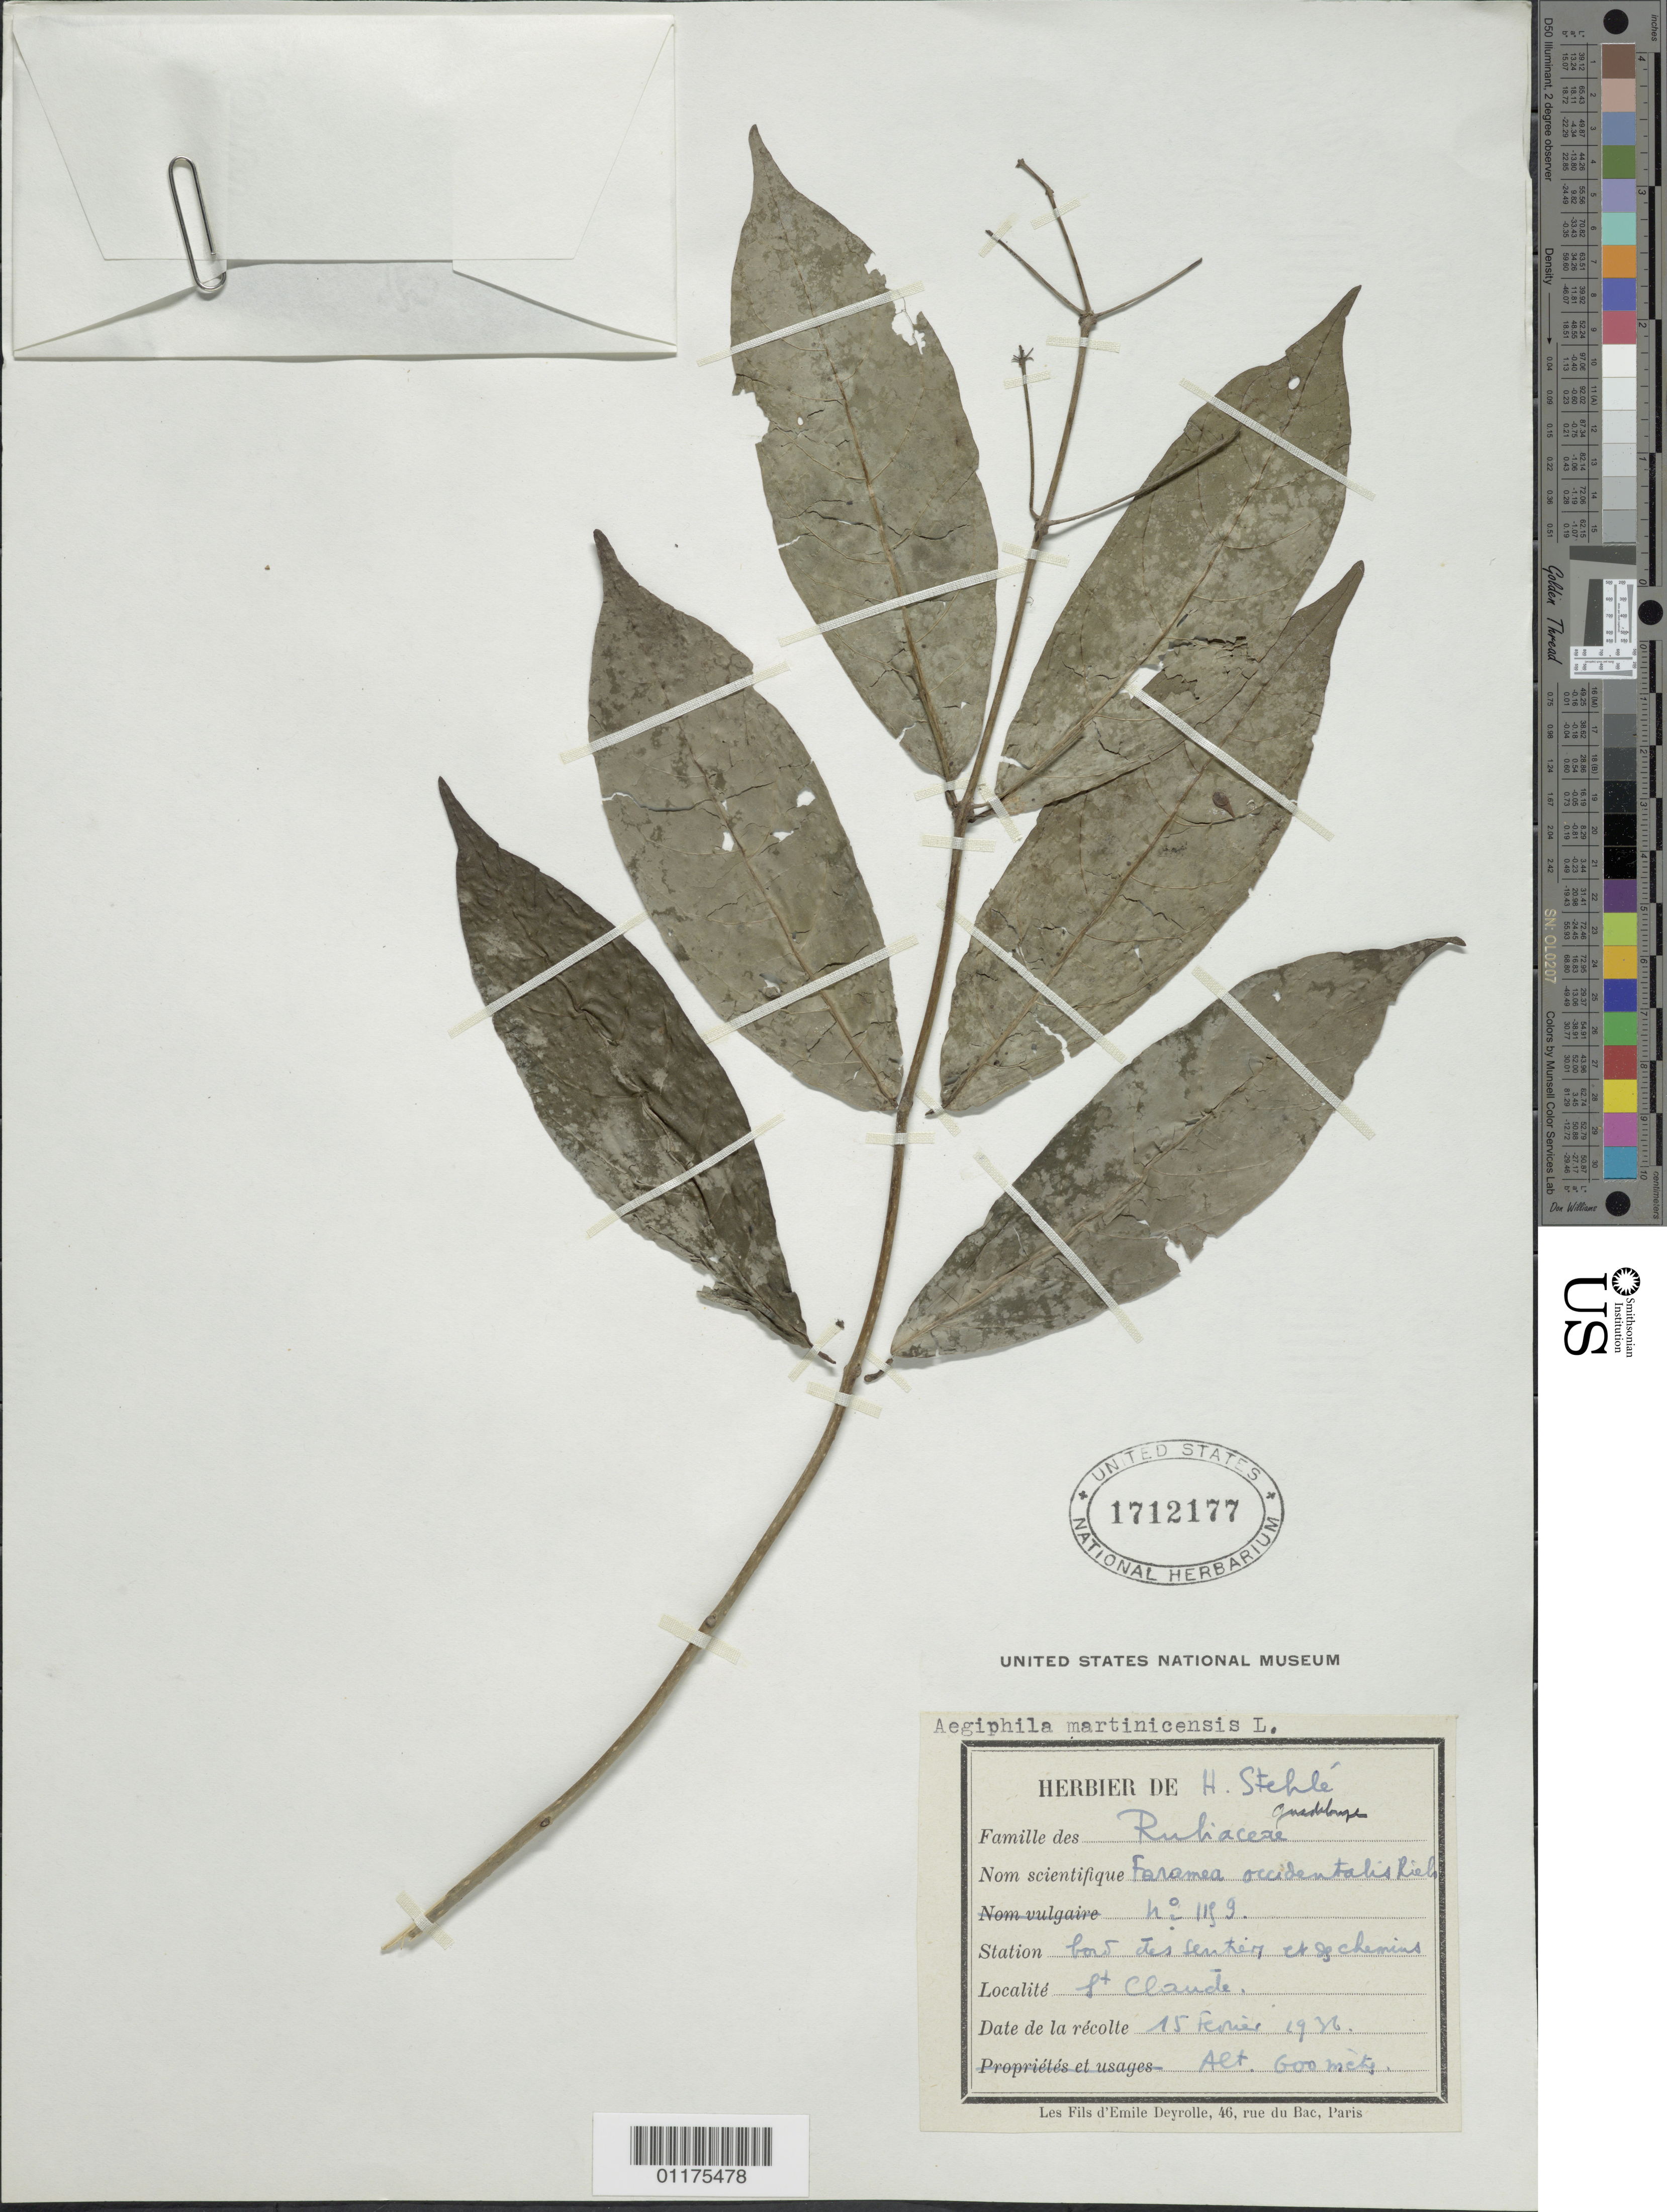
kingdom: Plantae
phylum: Tracheophyta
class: Magnoliopsida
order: Lamiales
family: Lamiaceae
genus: Aegiphila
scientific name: Aegiphila martinicensis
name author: Jacq.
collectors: H. Stehlé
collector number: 1139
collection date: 1936-02-15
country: Guadeloupe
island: Guadalupe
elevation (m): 600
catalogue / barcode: US 1712177